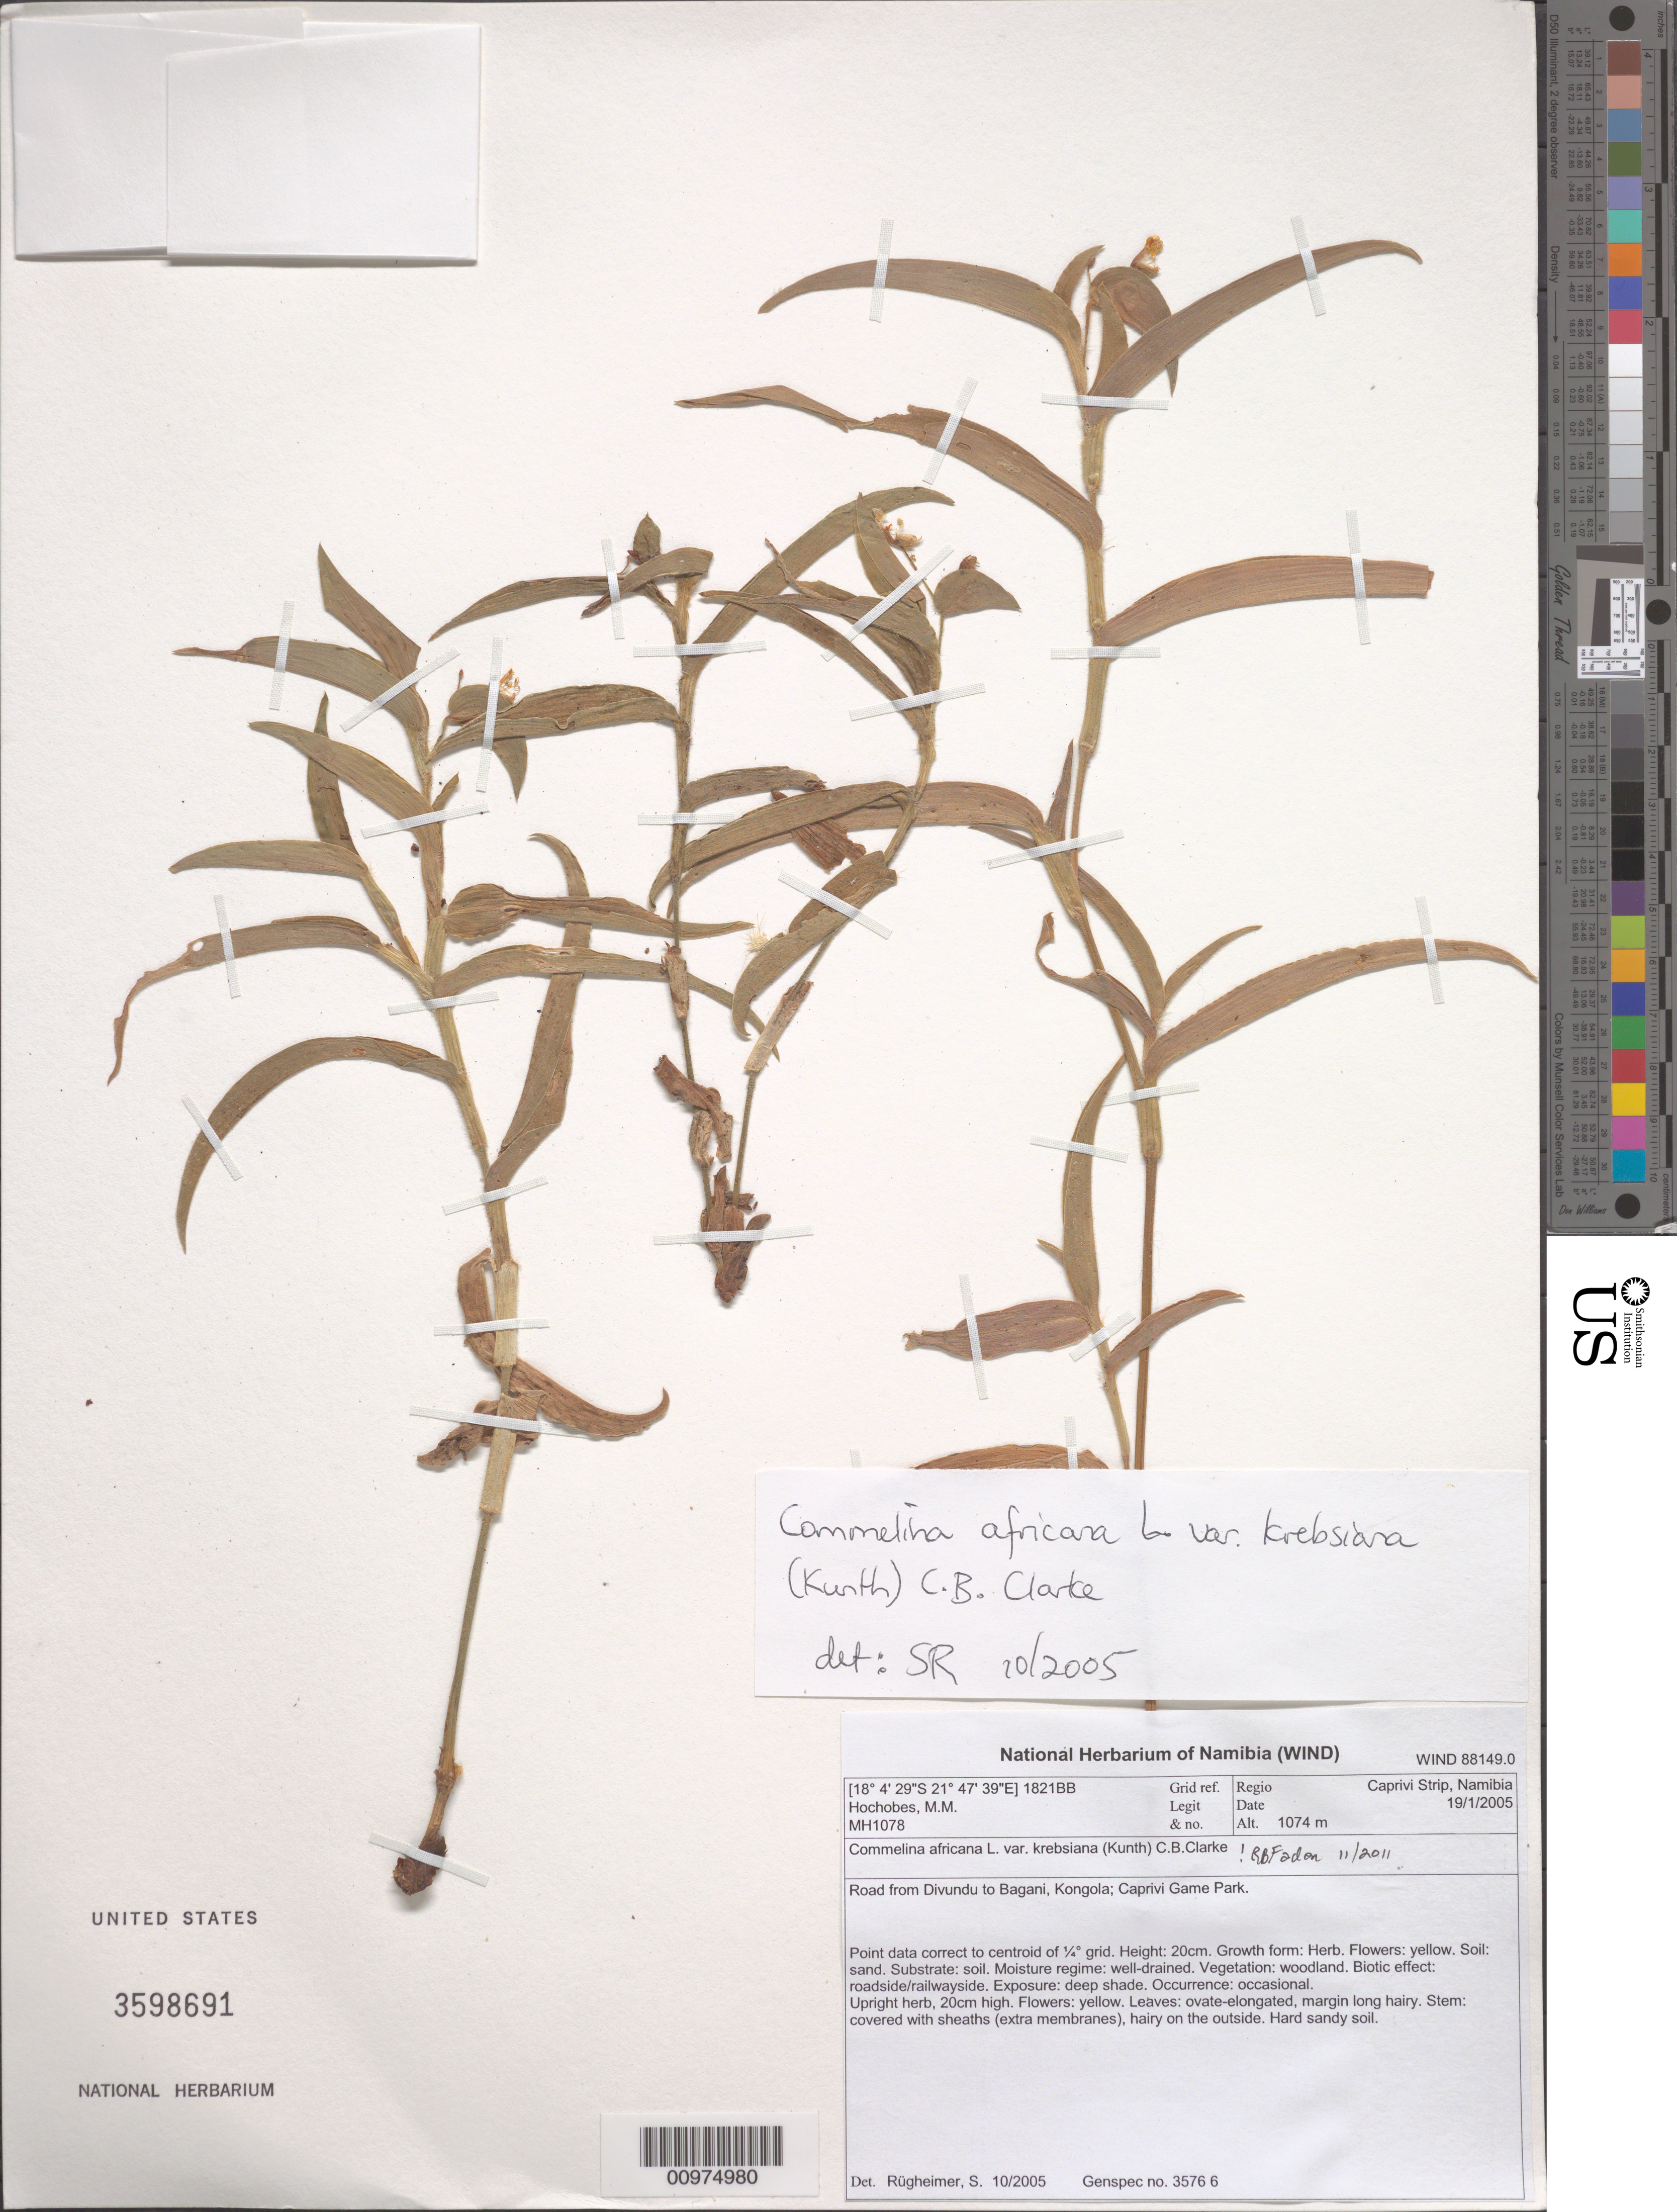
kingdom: Plantae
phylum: Tracheophyta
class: Liliopsida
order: Commelinales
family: Commelinaceae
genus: Commelina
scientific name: Commelina africana var. krebsiana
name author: (Kunth) C.B. Clarke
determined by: Faden, Robert B., (US), Smithsonian Institution - National Museum of Natural History (UNITED STATES)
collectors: M. Hochobes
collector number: MH1078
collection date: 2005-01-19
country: Namibia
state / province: Caprivi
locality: Road from Divundu to Bagani, Kongola; Caprivi Game Park.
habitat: Soil: sand. Substrate: soil. Moisture regine: well-drained. Vegetation: woodland. Biotic effect: roadside/railwayside. Exposure: deep shade. Occurrence: occasional.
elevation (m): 1074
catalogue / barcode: US 3598691